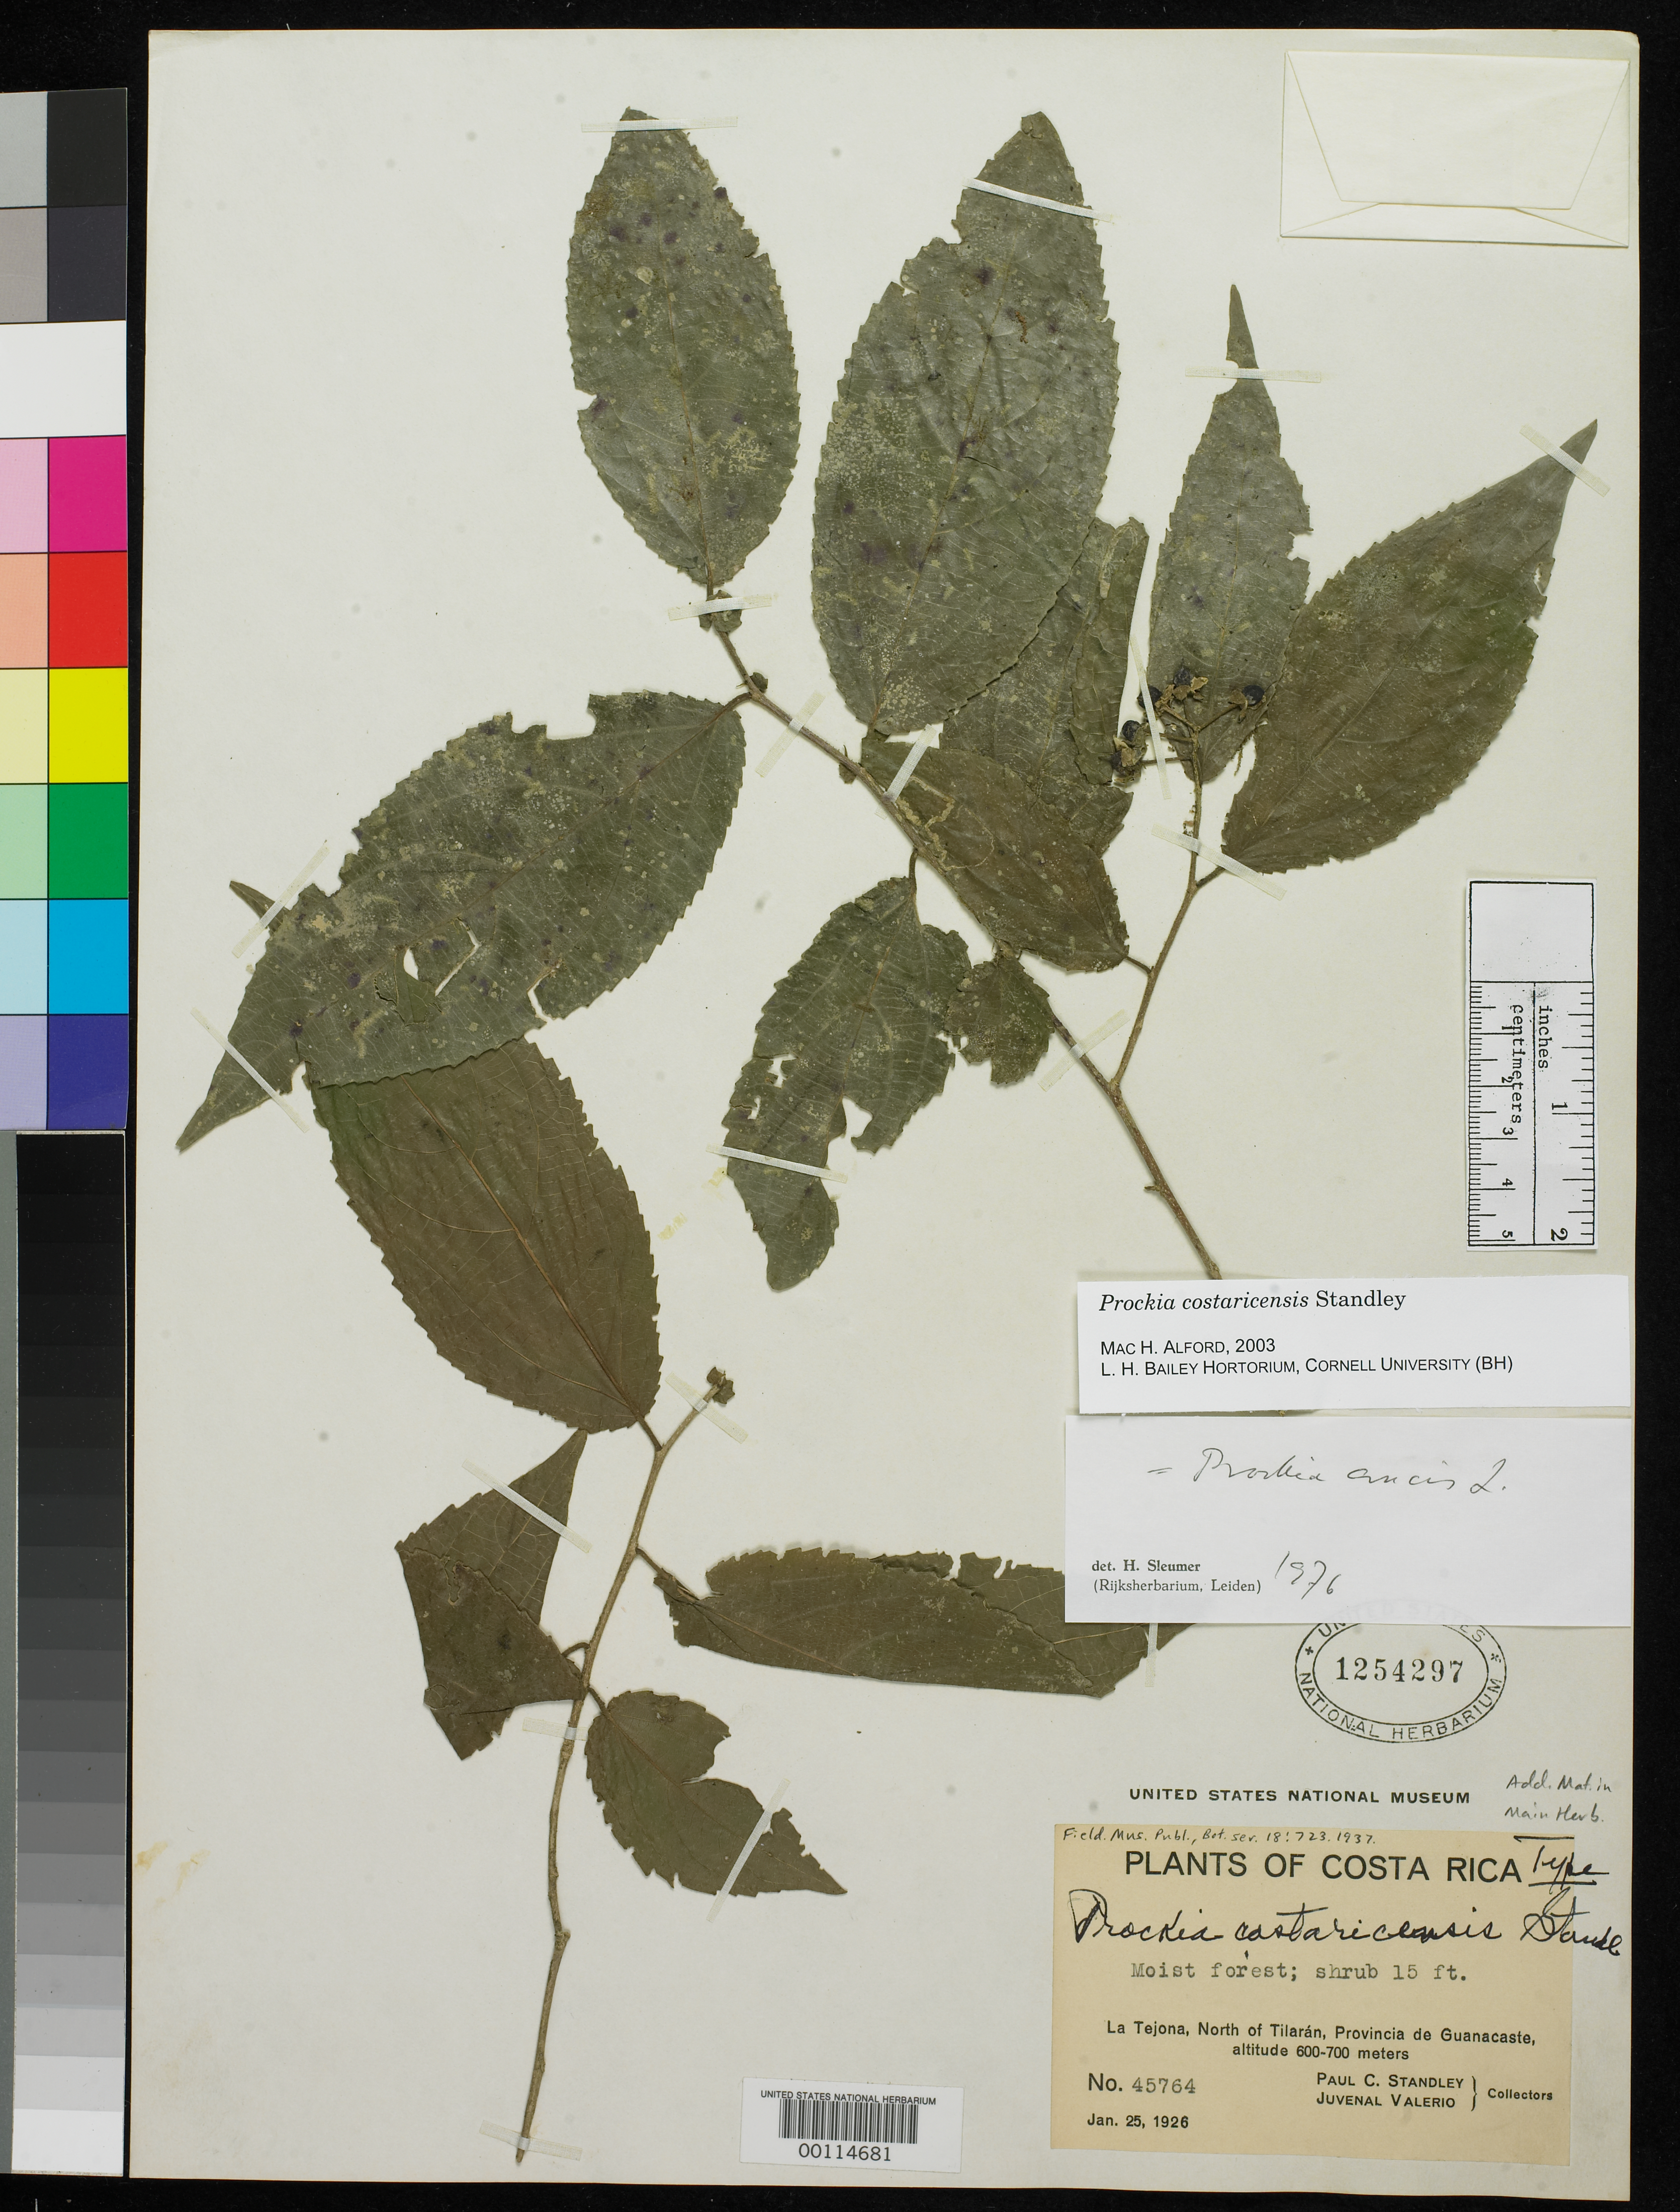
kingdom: Plantae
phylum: Tracheophyta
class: Magnoliopsida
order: Malpighiales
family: Salicaceae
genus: Prockia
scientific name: Prockia costaricensis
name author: Standl.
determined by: Alford, Mac Haverson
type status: Holotype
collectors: P. C. Standley & J. Valerio R.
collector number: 45764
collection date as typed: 25 Jan 1926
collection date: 1926-01-25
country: Costa Rica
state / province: Guanacaste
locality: La Tejona, N of Tilarán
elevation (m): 600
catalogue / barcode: US 1254297